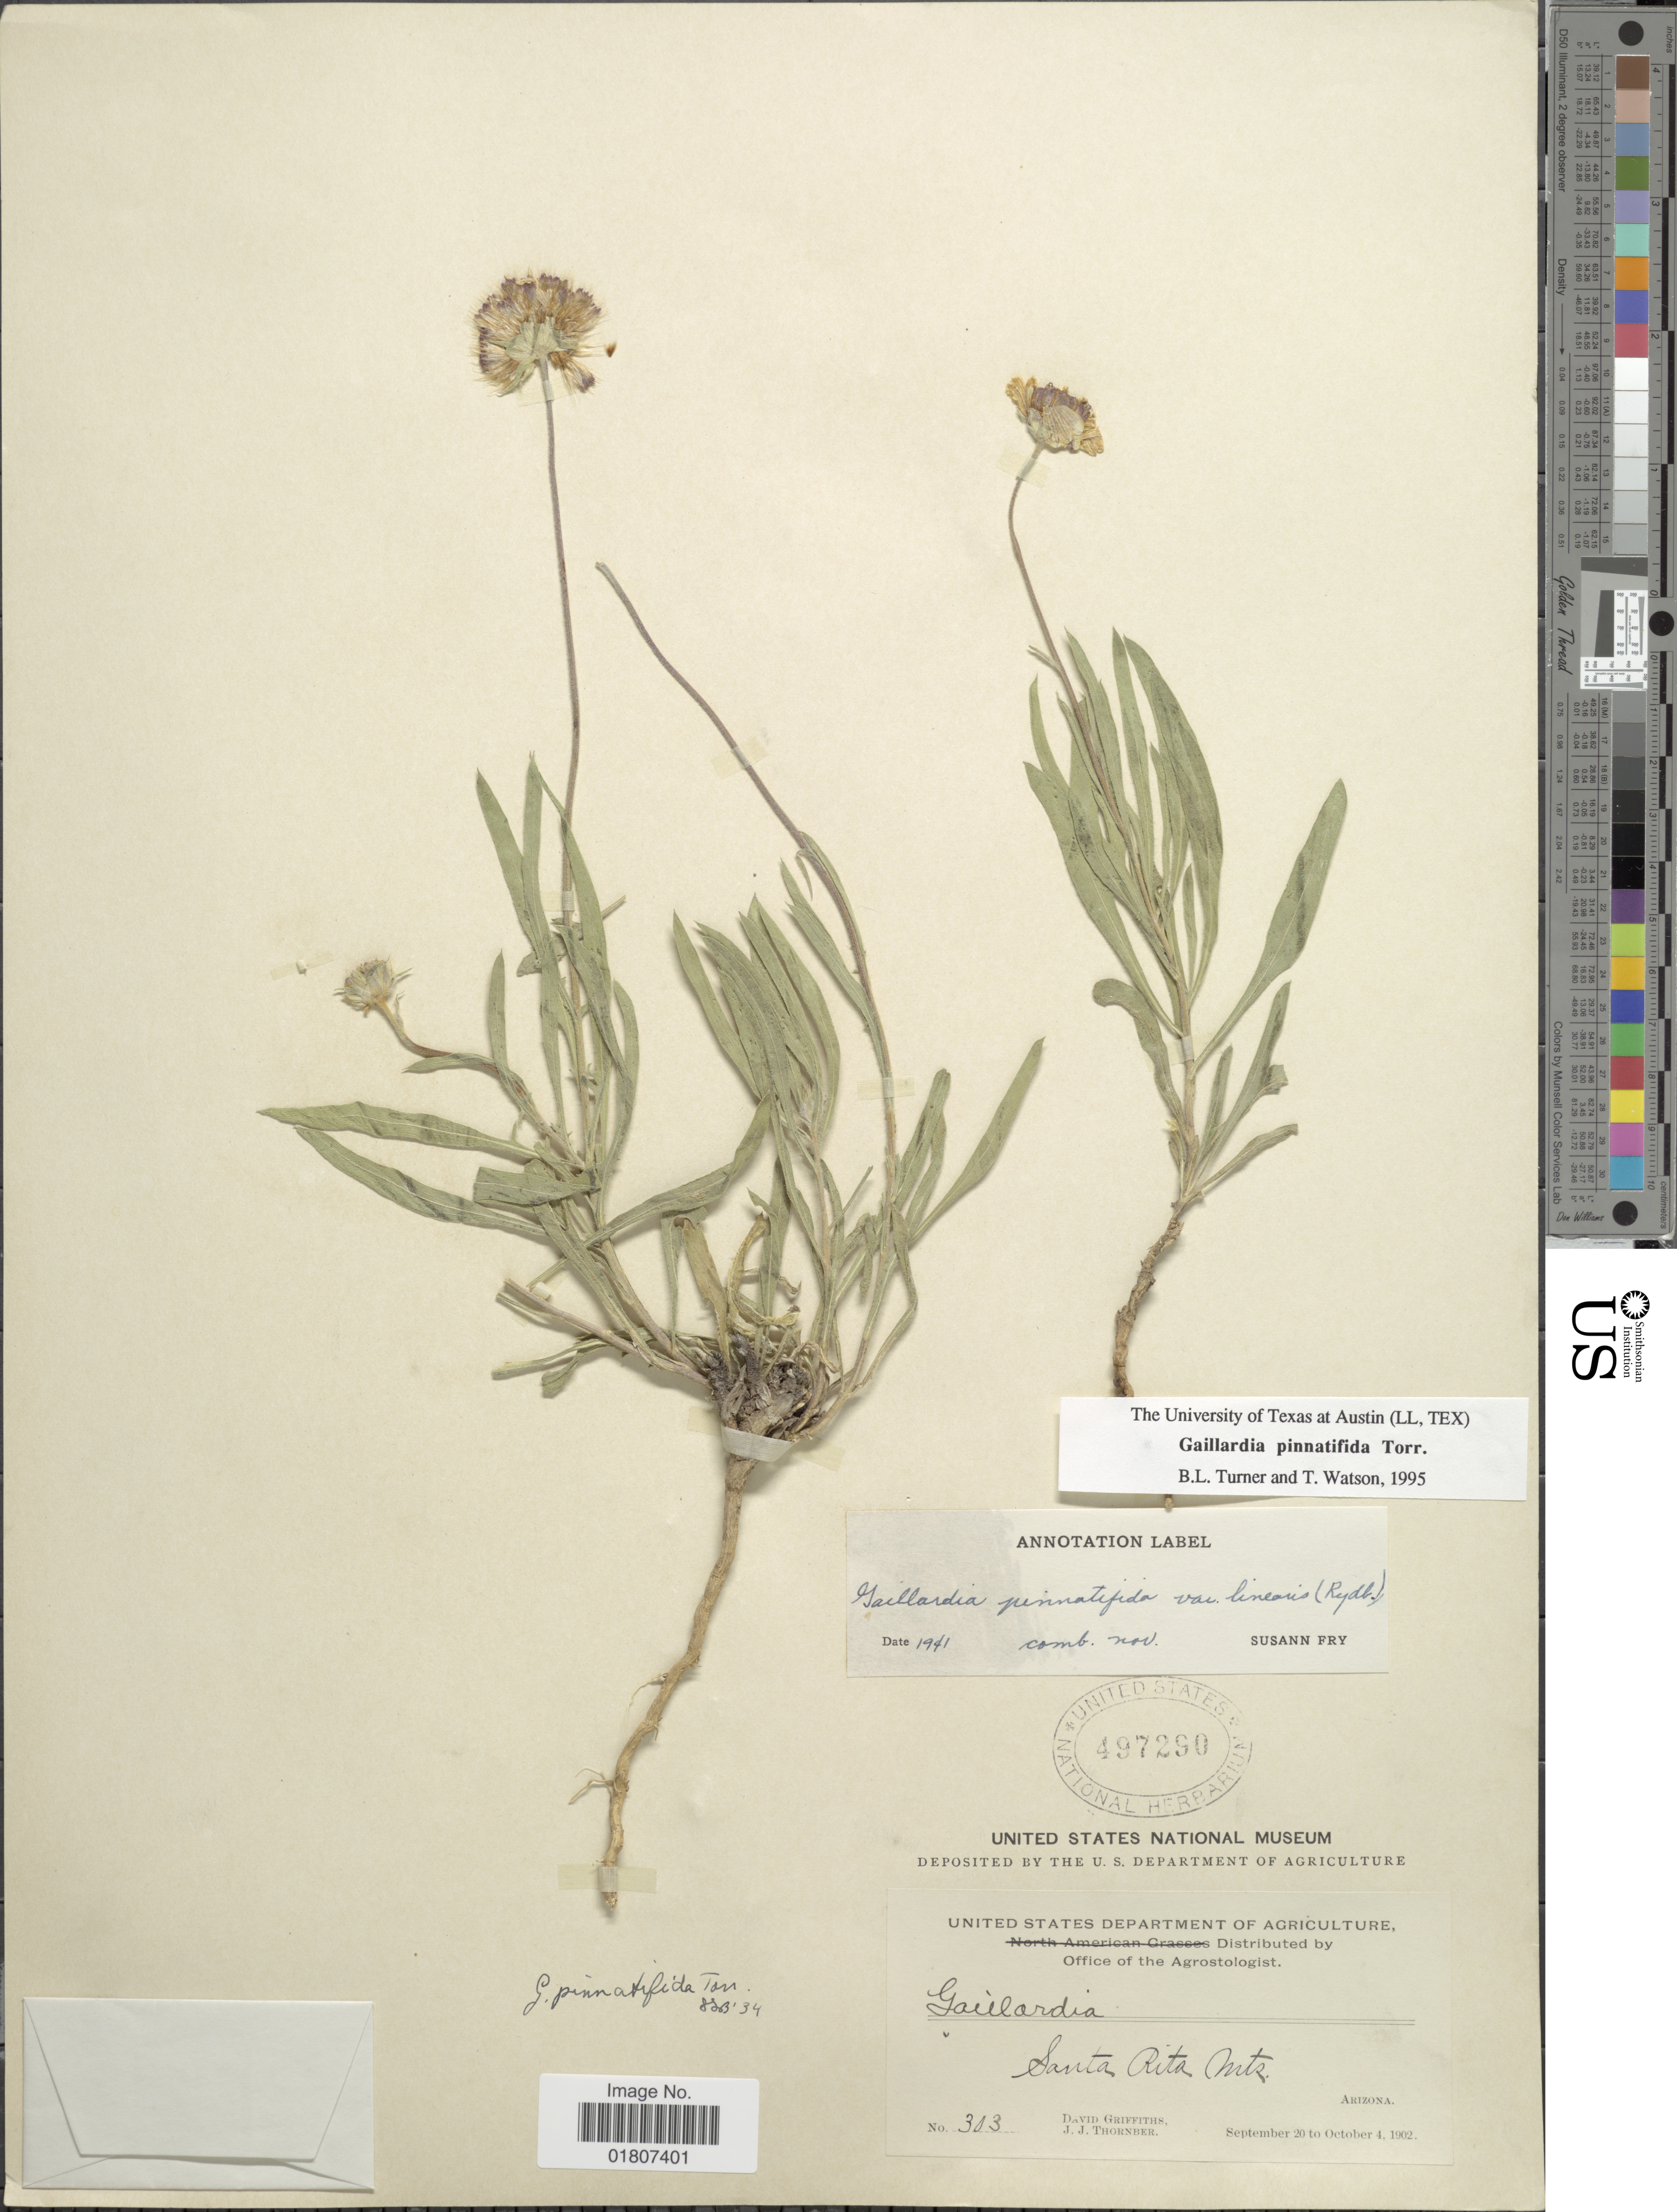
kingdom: Plantae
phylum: Tracheophyta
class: Magnoliopsida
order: Asterales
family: Asteraceae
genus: Gaillardia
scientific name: Gaillardia pinnatifida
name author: Torr.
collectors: D. Griffiths & J. Thornber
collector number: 303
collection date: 1902-09-20/1902-10-04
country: United States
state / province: Arizona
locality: Santa Rita Mts.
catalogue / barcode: US 497290